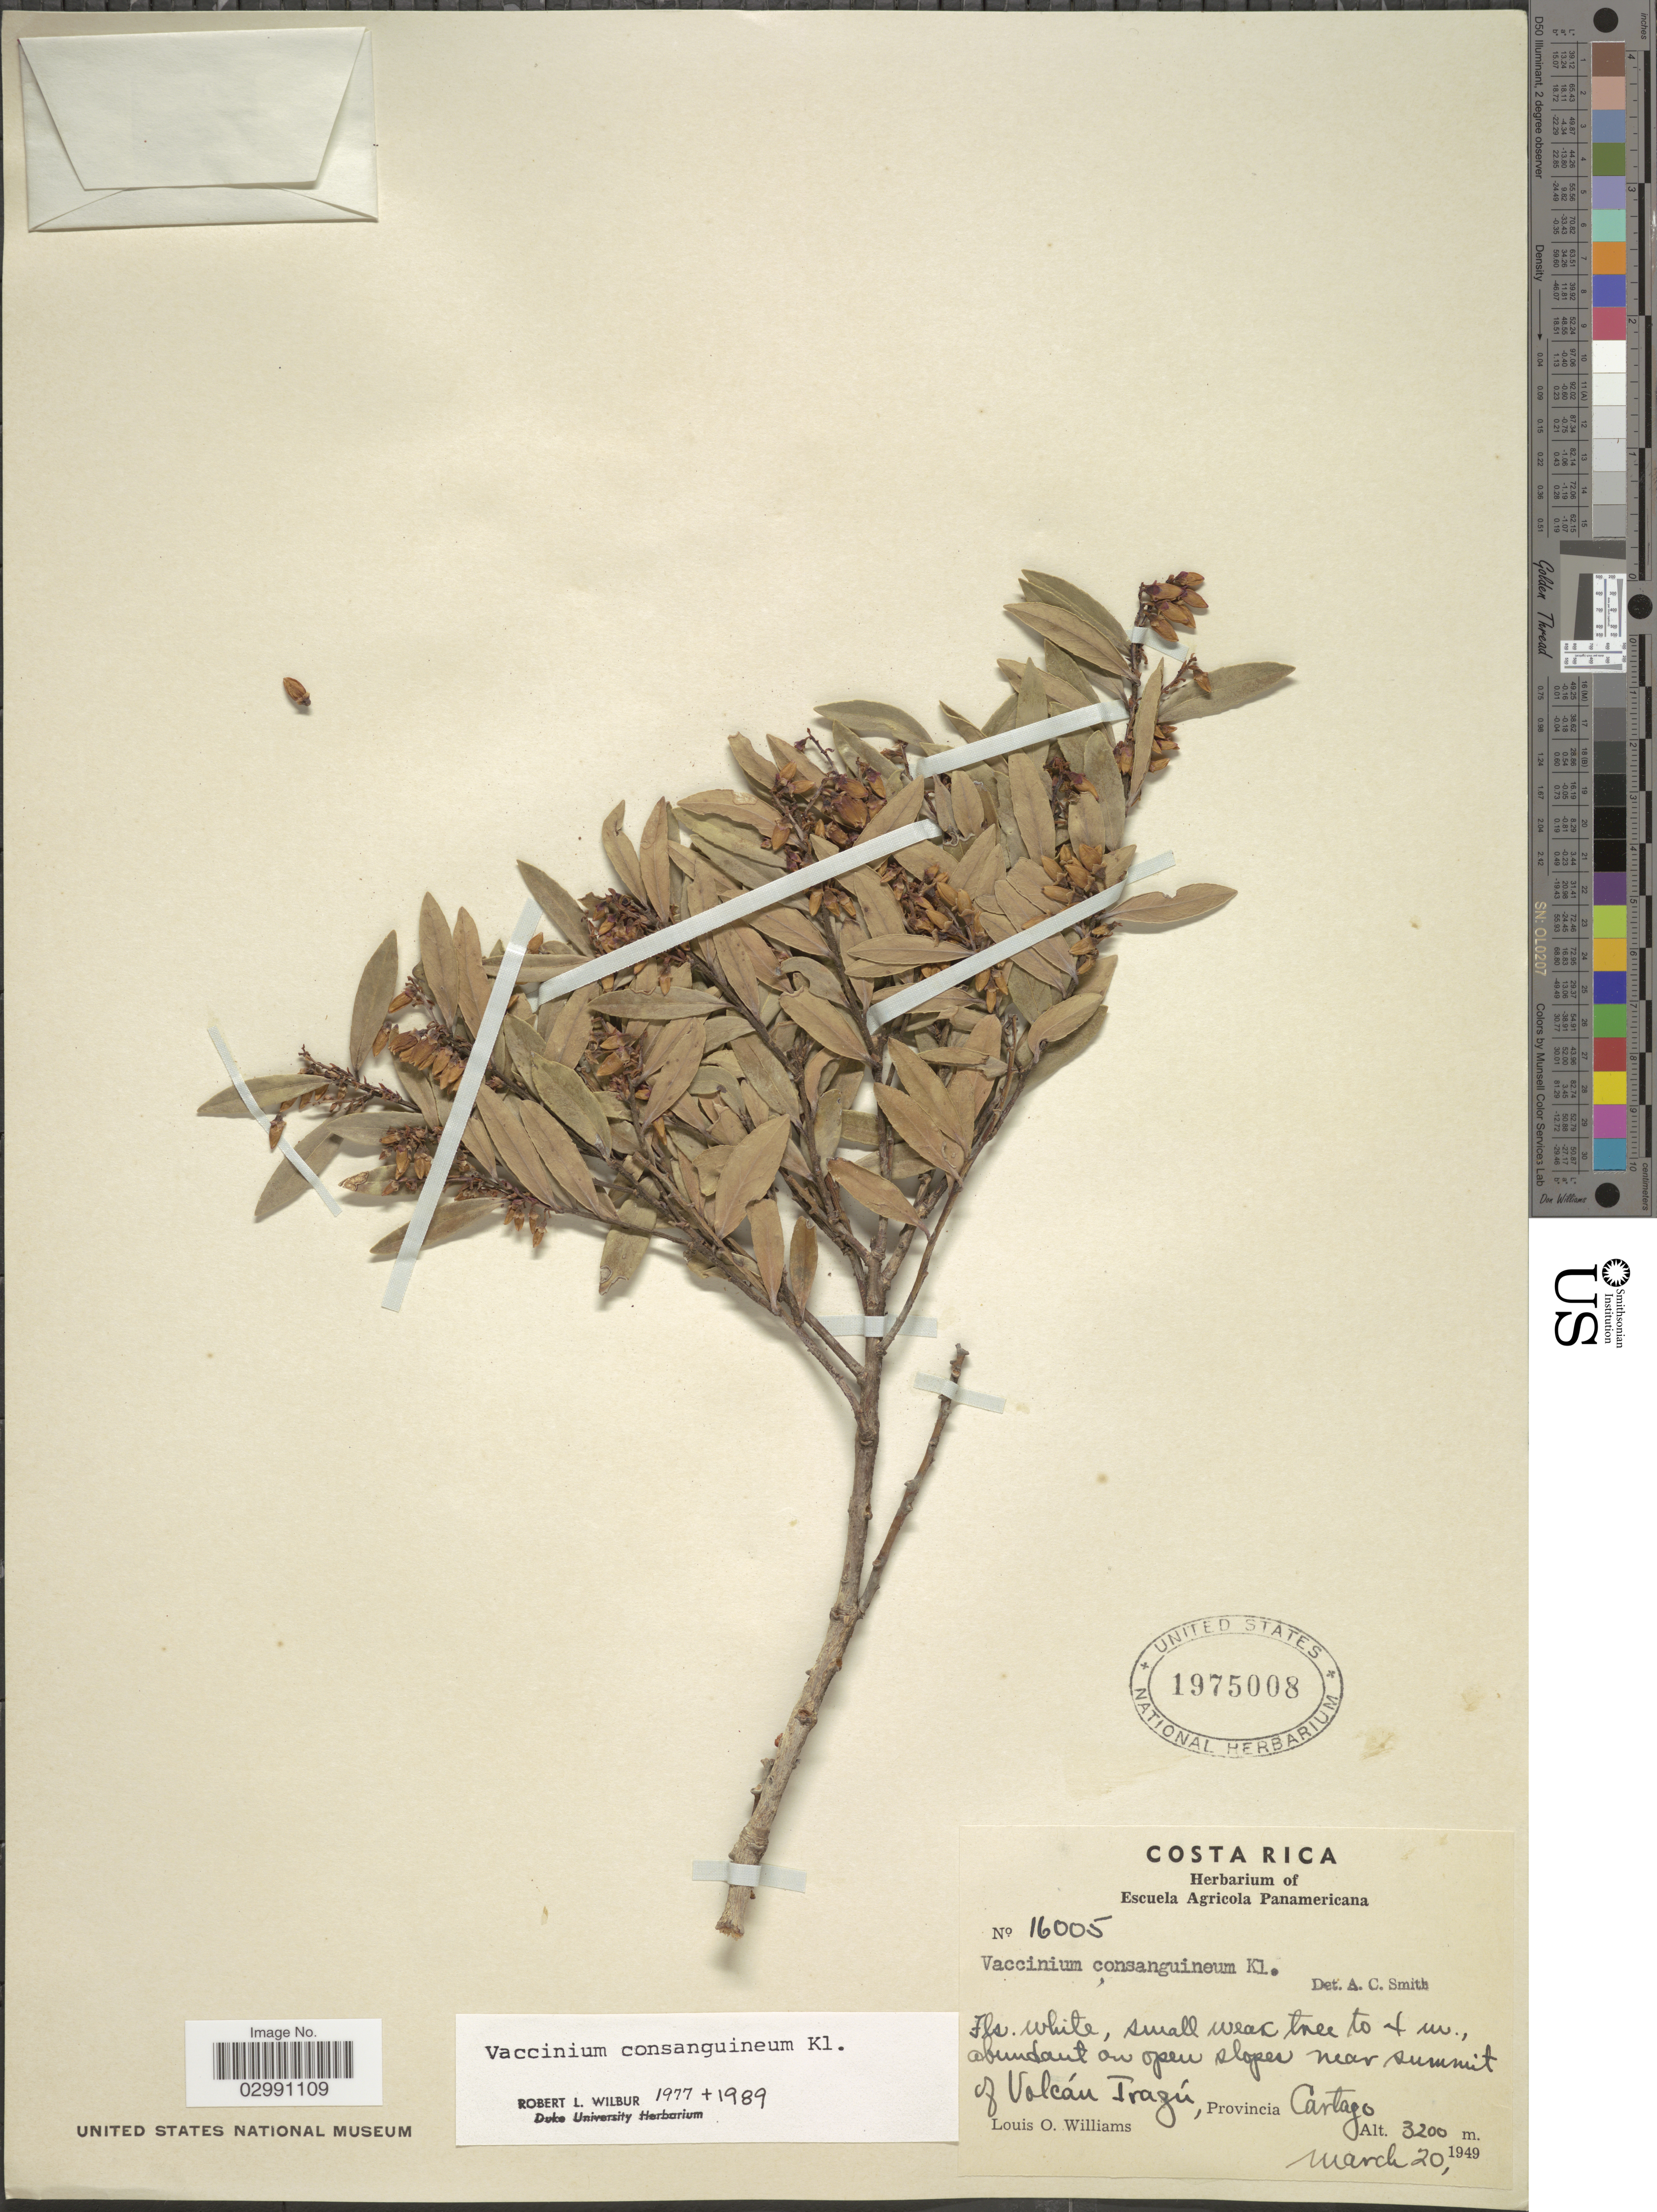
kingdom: Plantae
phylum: Tracheophyta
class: Magnoliopsida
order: Ericales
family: Ericaceae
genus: Vaccinium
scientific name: Vaccinium consanguineum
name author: Klotzsch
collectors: L. O. Williams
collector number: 16005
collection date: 1949-03-20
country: Costa Rica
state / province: Cartago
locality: Abundant on open slopes near summit of Volcán Irazú.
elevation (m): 3200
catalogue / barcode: US 1975008